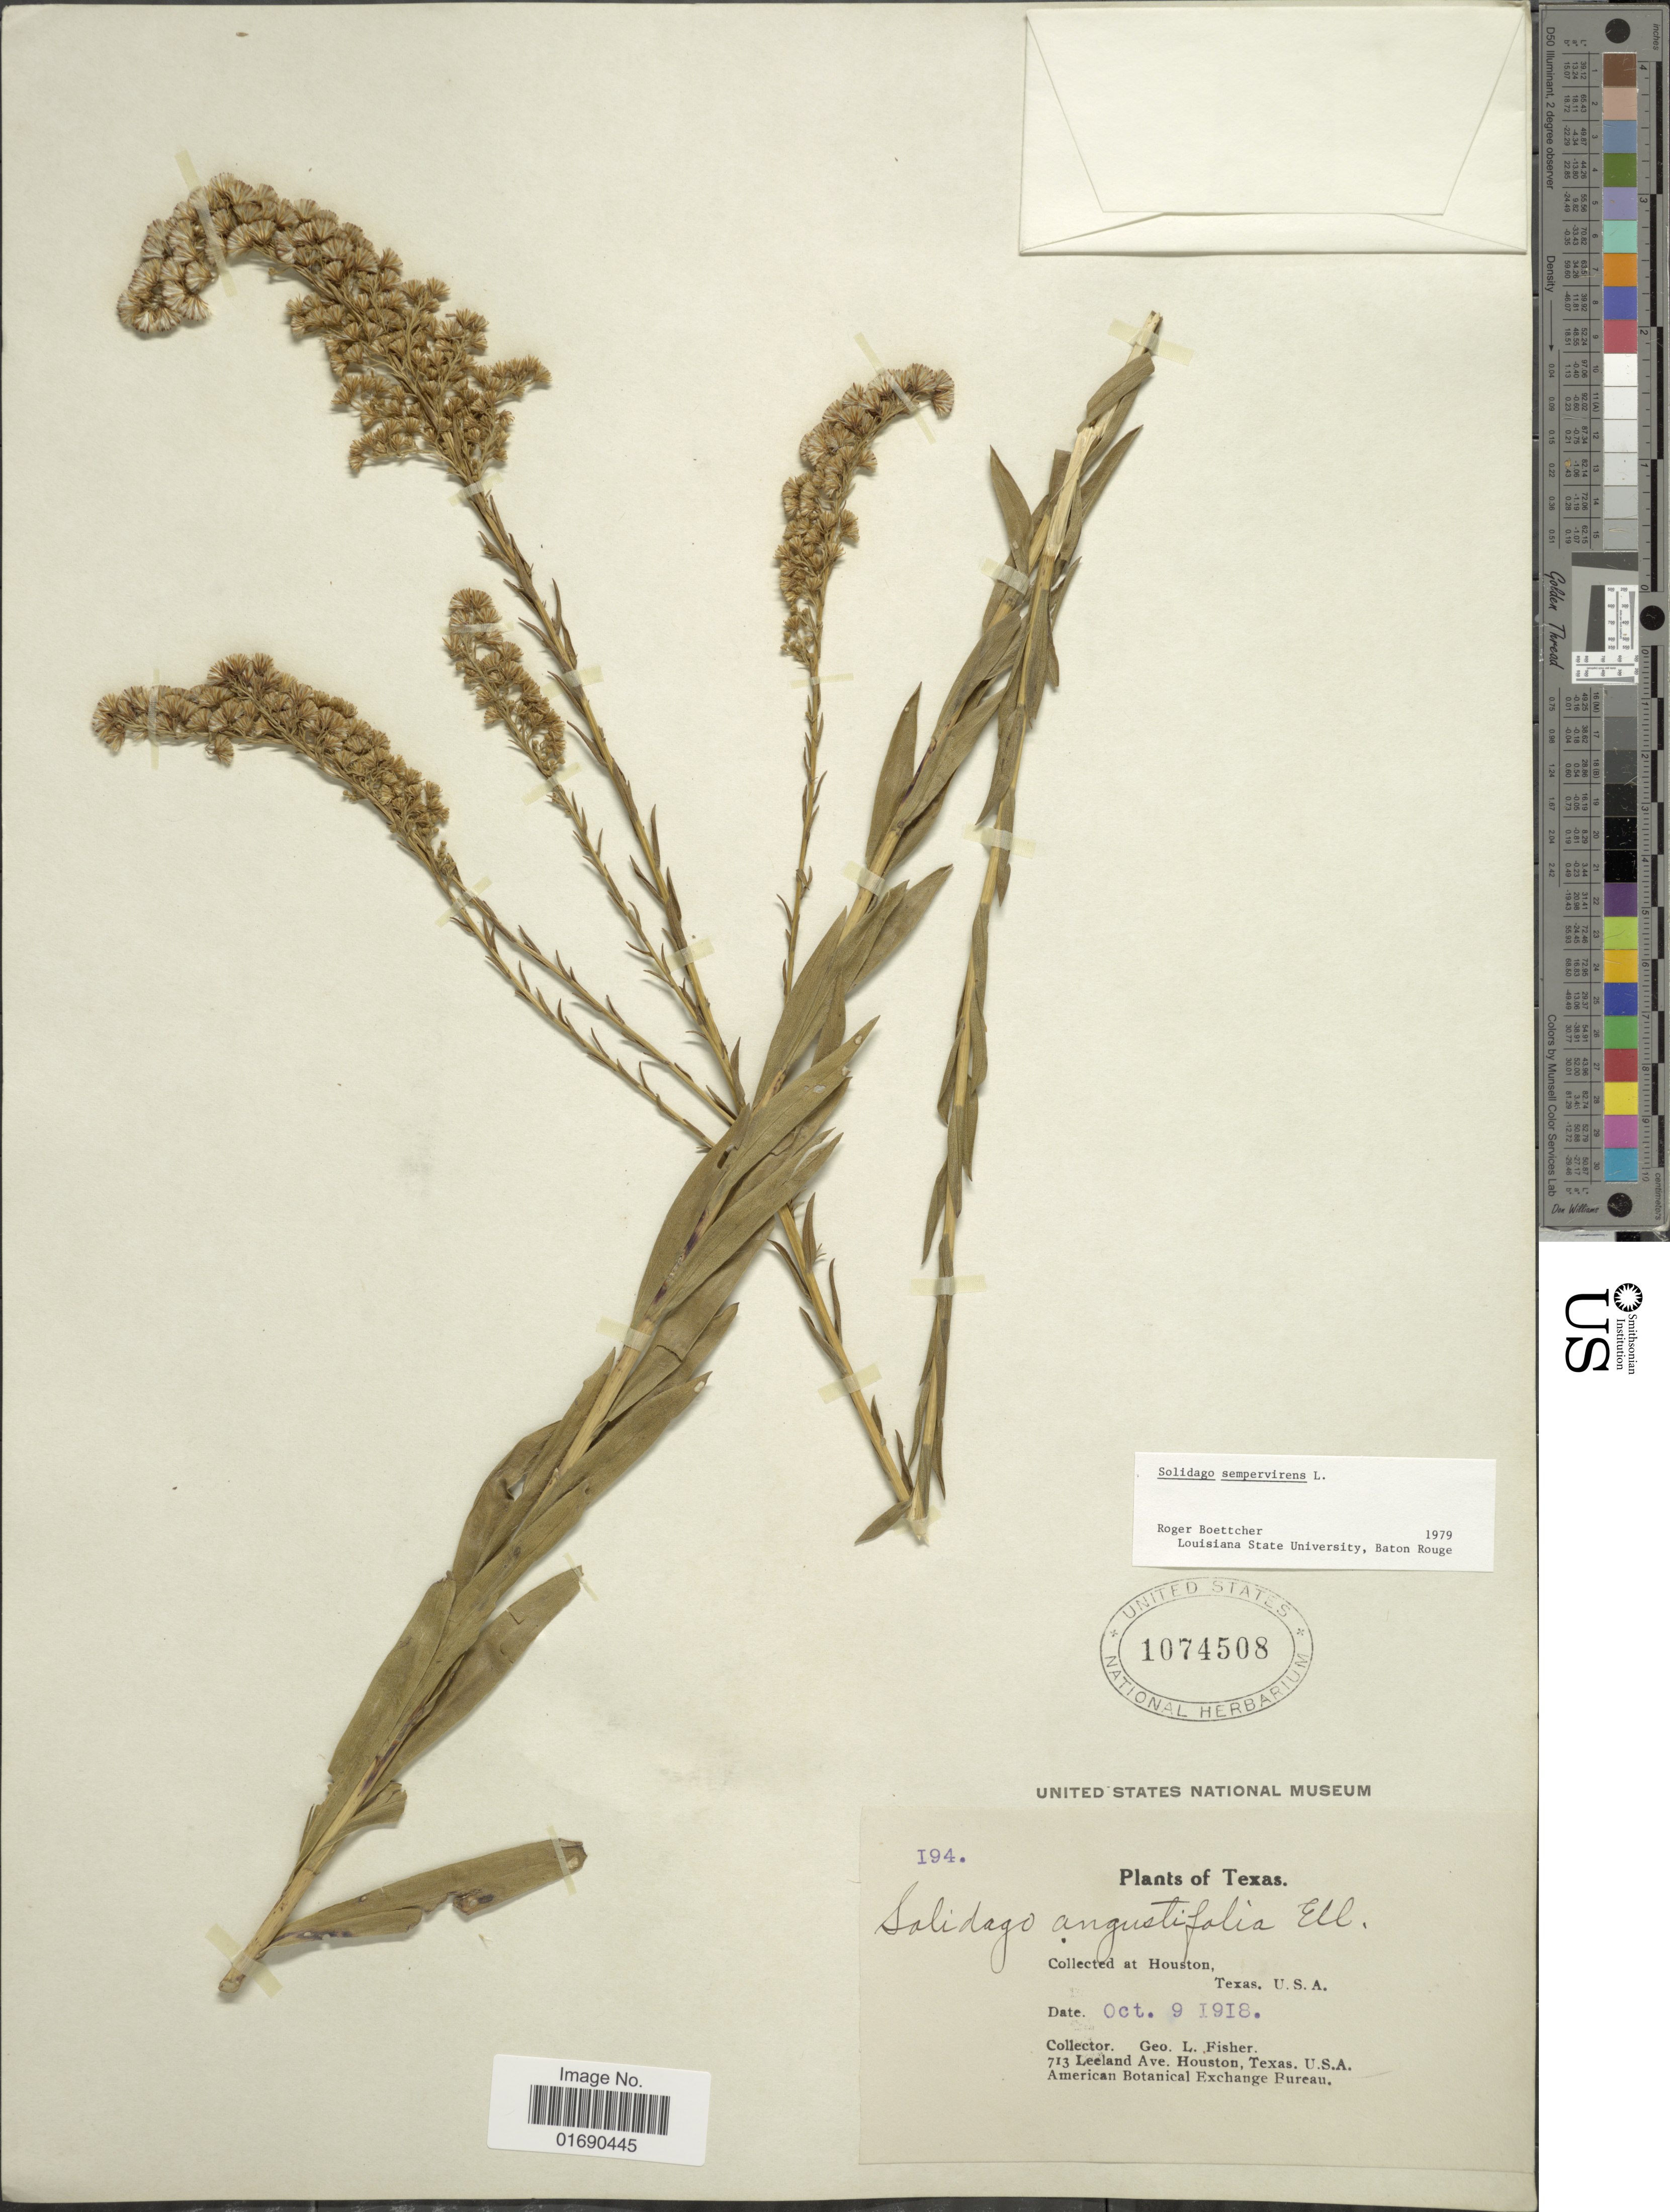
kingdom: Plantae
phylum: Tracheophyta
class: Magnoliopsida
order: Asterales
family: Asteraceae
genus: Solidago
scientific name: Solidago sempervirens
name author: L.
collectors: G. L. Fisher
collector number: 194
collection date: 1918-10-09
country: United States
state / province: Texas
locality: Houston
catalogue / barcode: US 1074508